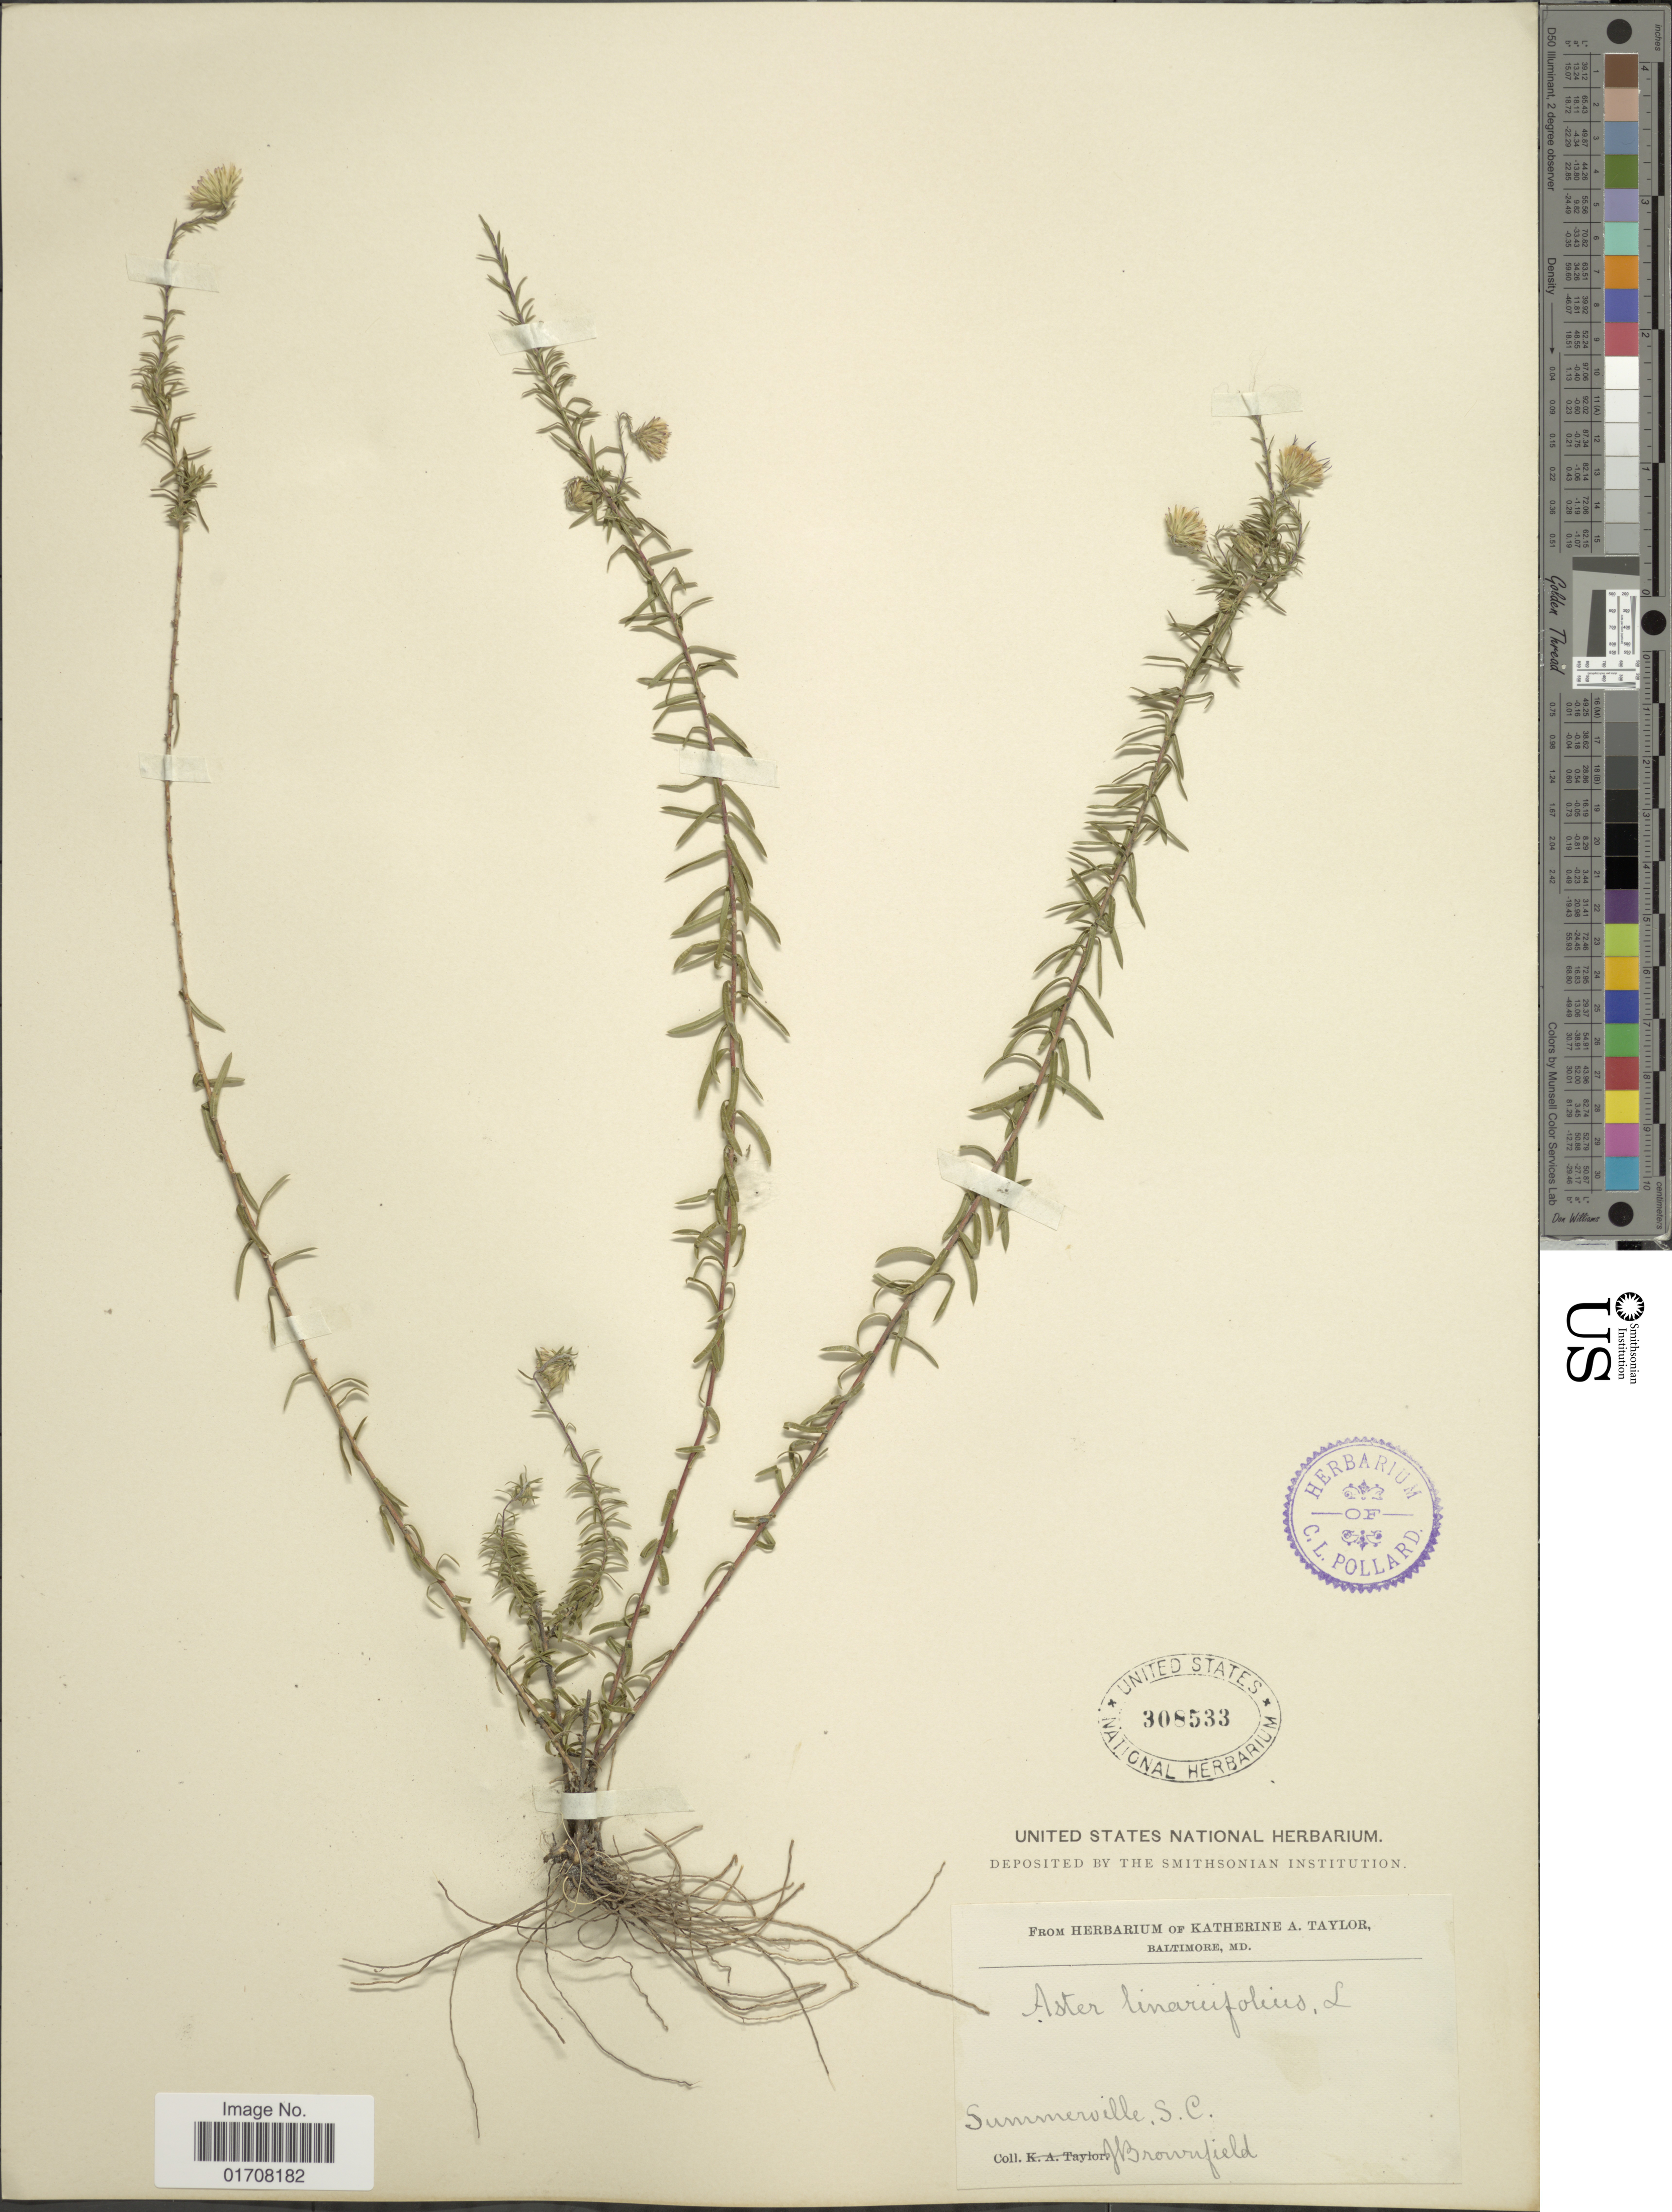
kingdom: Plantae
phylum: Tracheophyta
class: Magnoliopsida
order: Asterales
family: Asteraceae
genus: Ionactis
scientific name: Ionactis linariifolia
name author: (L.) Greene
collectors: J. Brownfield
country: United States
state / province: South Carolina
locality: Summerville, S. C.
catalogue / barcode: US 308533